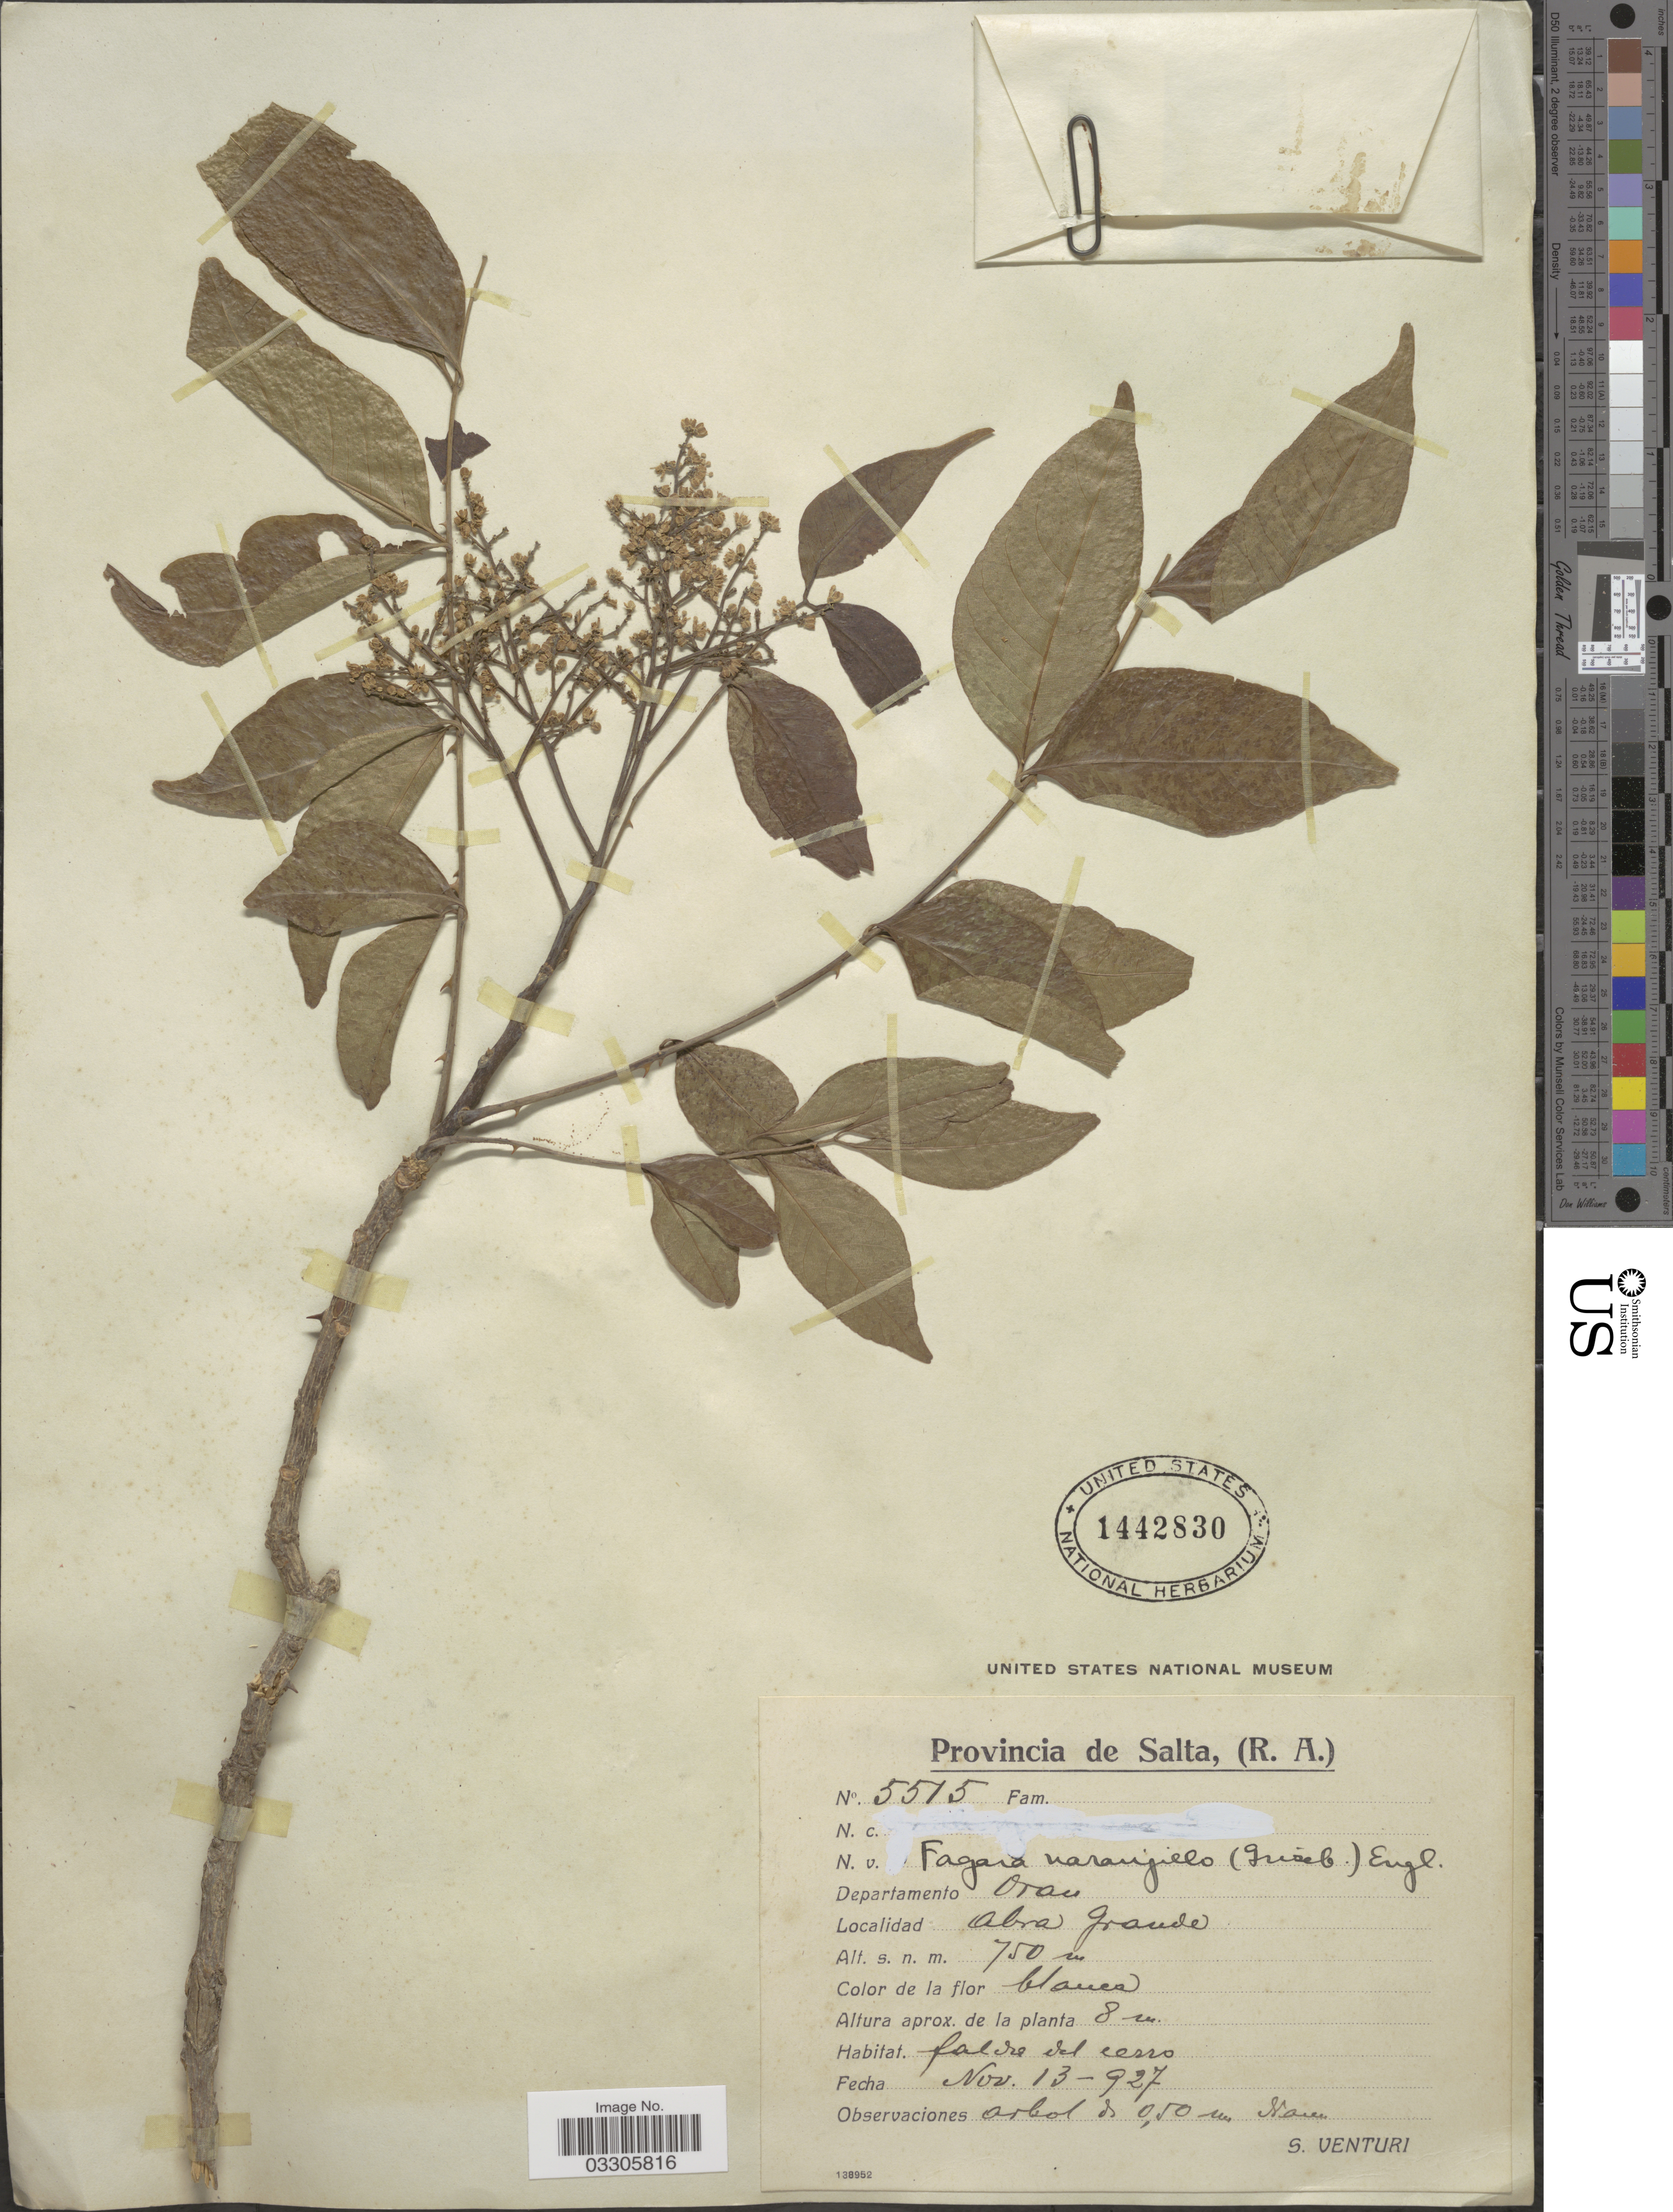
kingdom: Plantae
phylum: Tracheophyta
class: Magnoliopsida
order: Sapindales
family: Rutaceae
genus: Zanthoxylum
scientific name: Zanthoxylum naranjillo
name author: Griseb.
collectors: S. Venturi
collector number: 5515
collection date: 1927-11-13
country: Argentina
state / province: Salta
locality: Departamento Oran, Abra Grande.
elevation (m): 750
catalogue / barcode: US 1442830